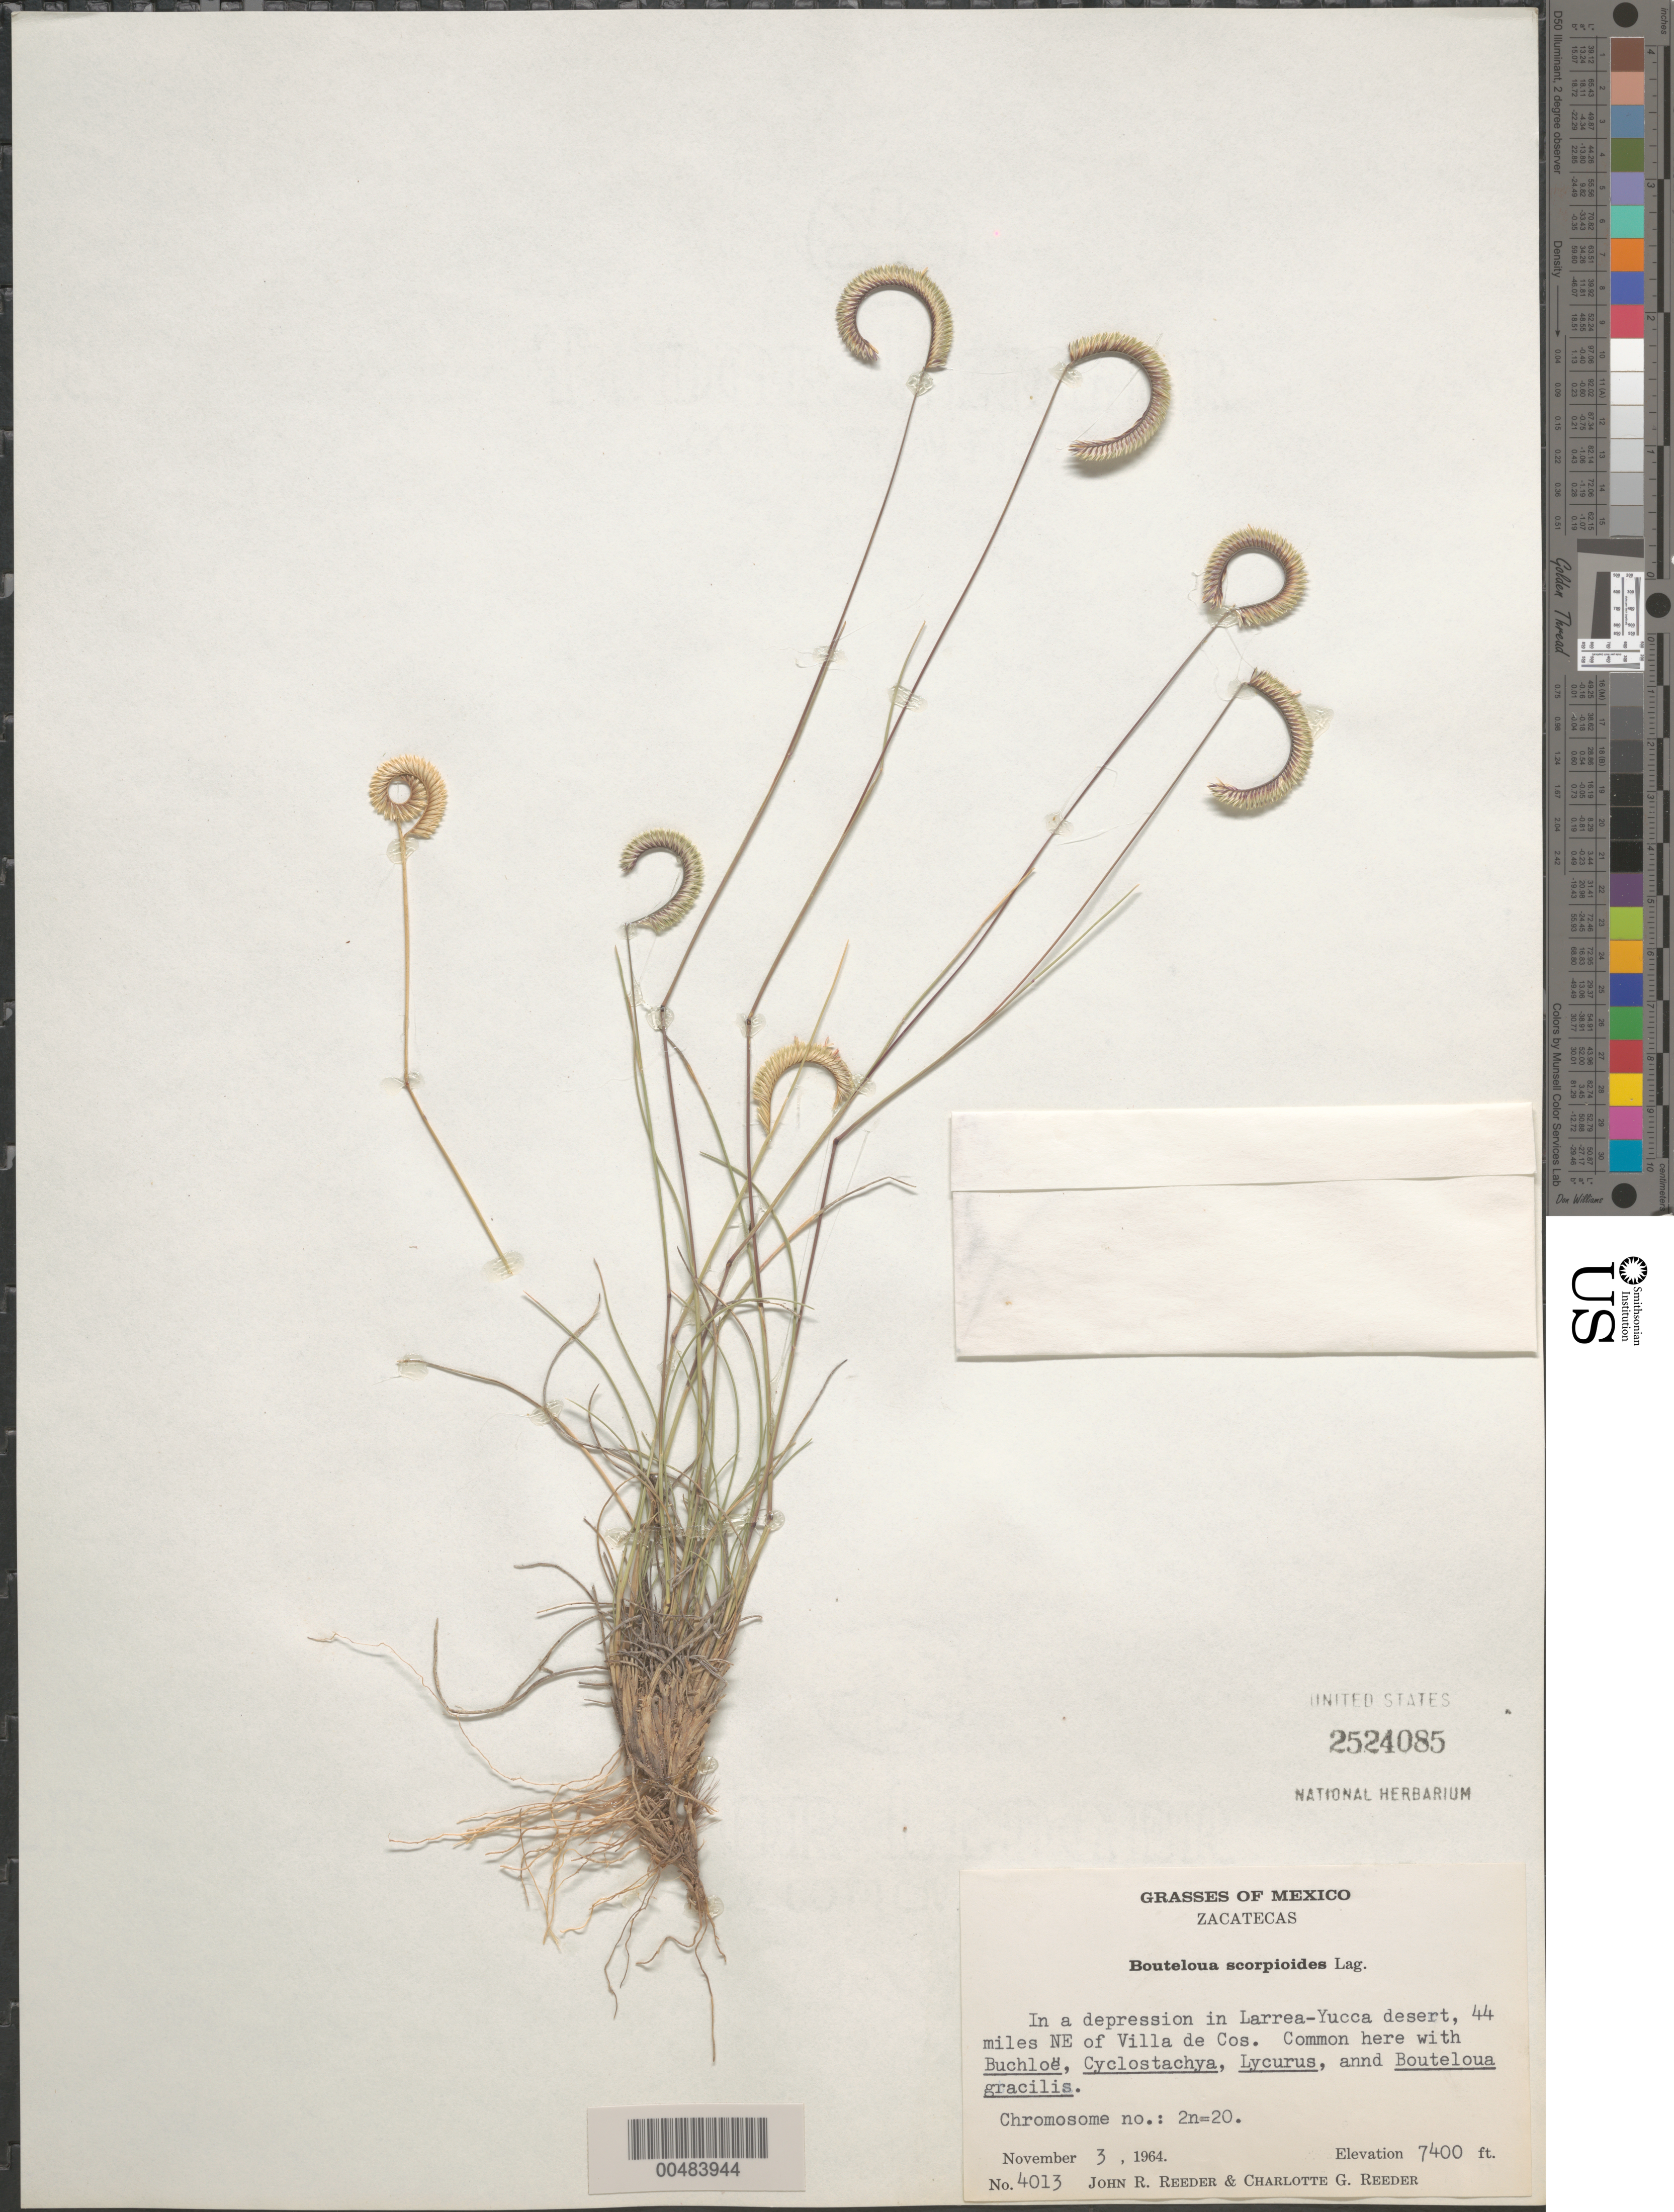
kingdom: Plantae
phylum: Tracheophyta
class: Liliopsida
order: Poales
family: Poaceae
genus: Bouteloua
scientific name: Bouteloua scorpioides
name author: Lag.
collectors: J. R. Reeder & C. G. Reeder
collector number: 4013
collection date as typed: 3 Nov 1964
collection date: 1964-11-03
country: Mexico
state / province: Zacatecas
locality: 44 mi NE of Villa de Cos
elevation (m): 2256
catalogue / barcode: US 2524085